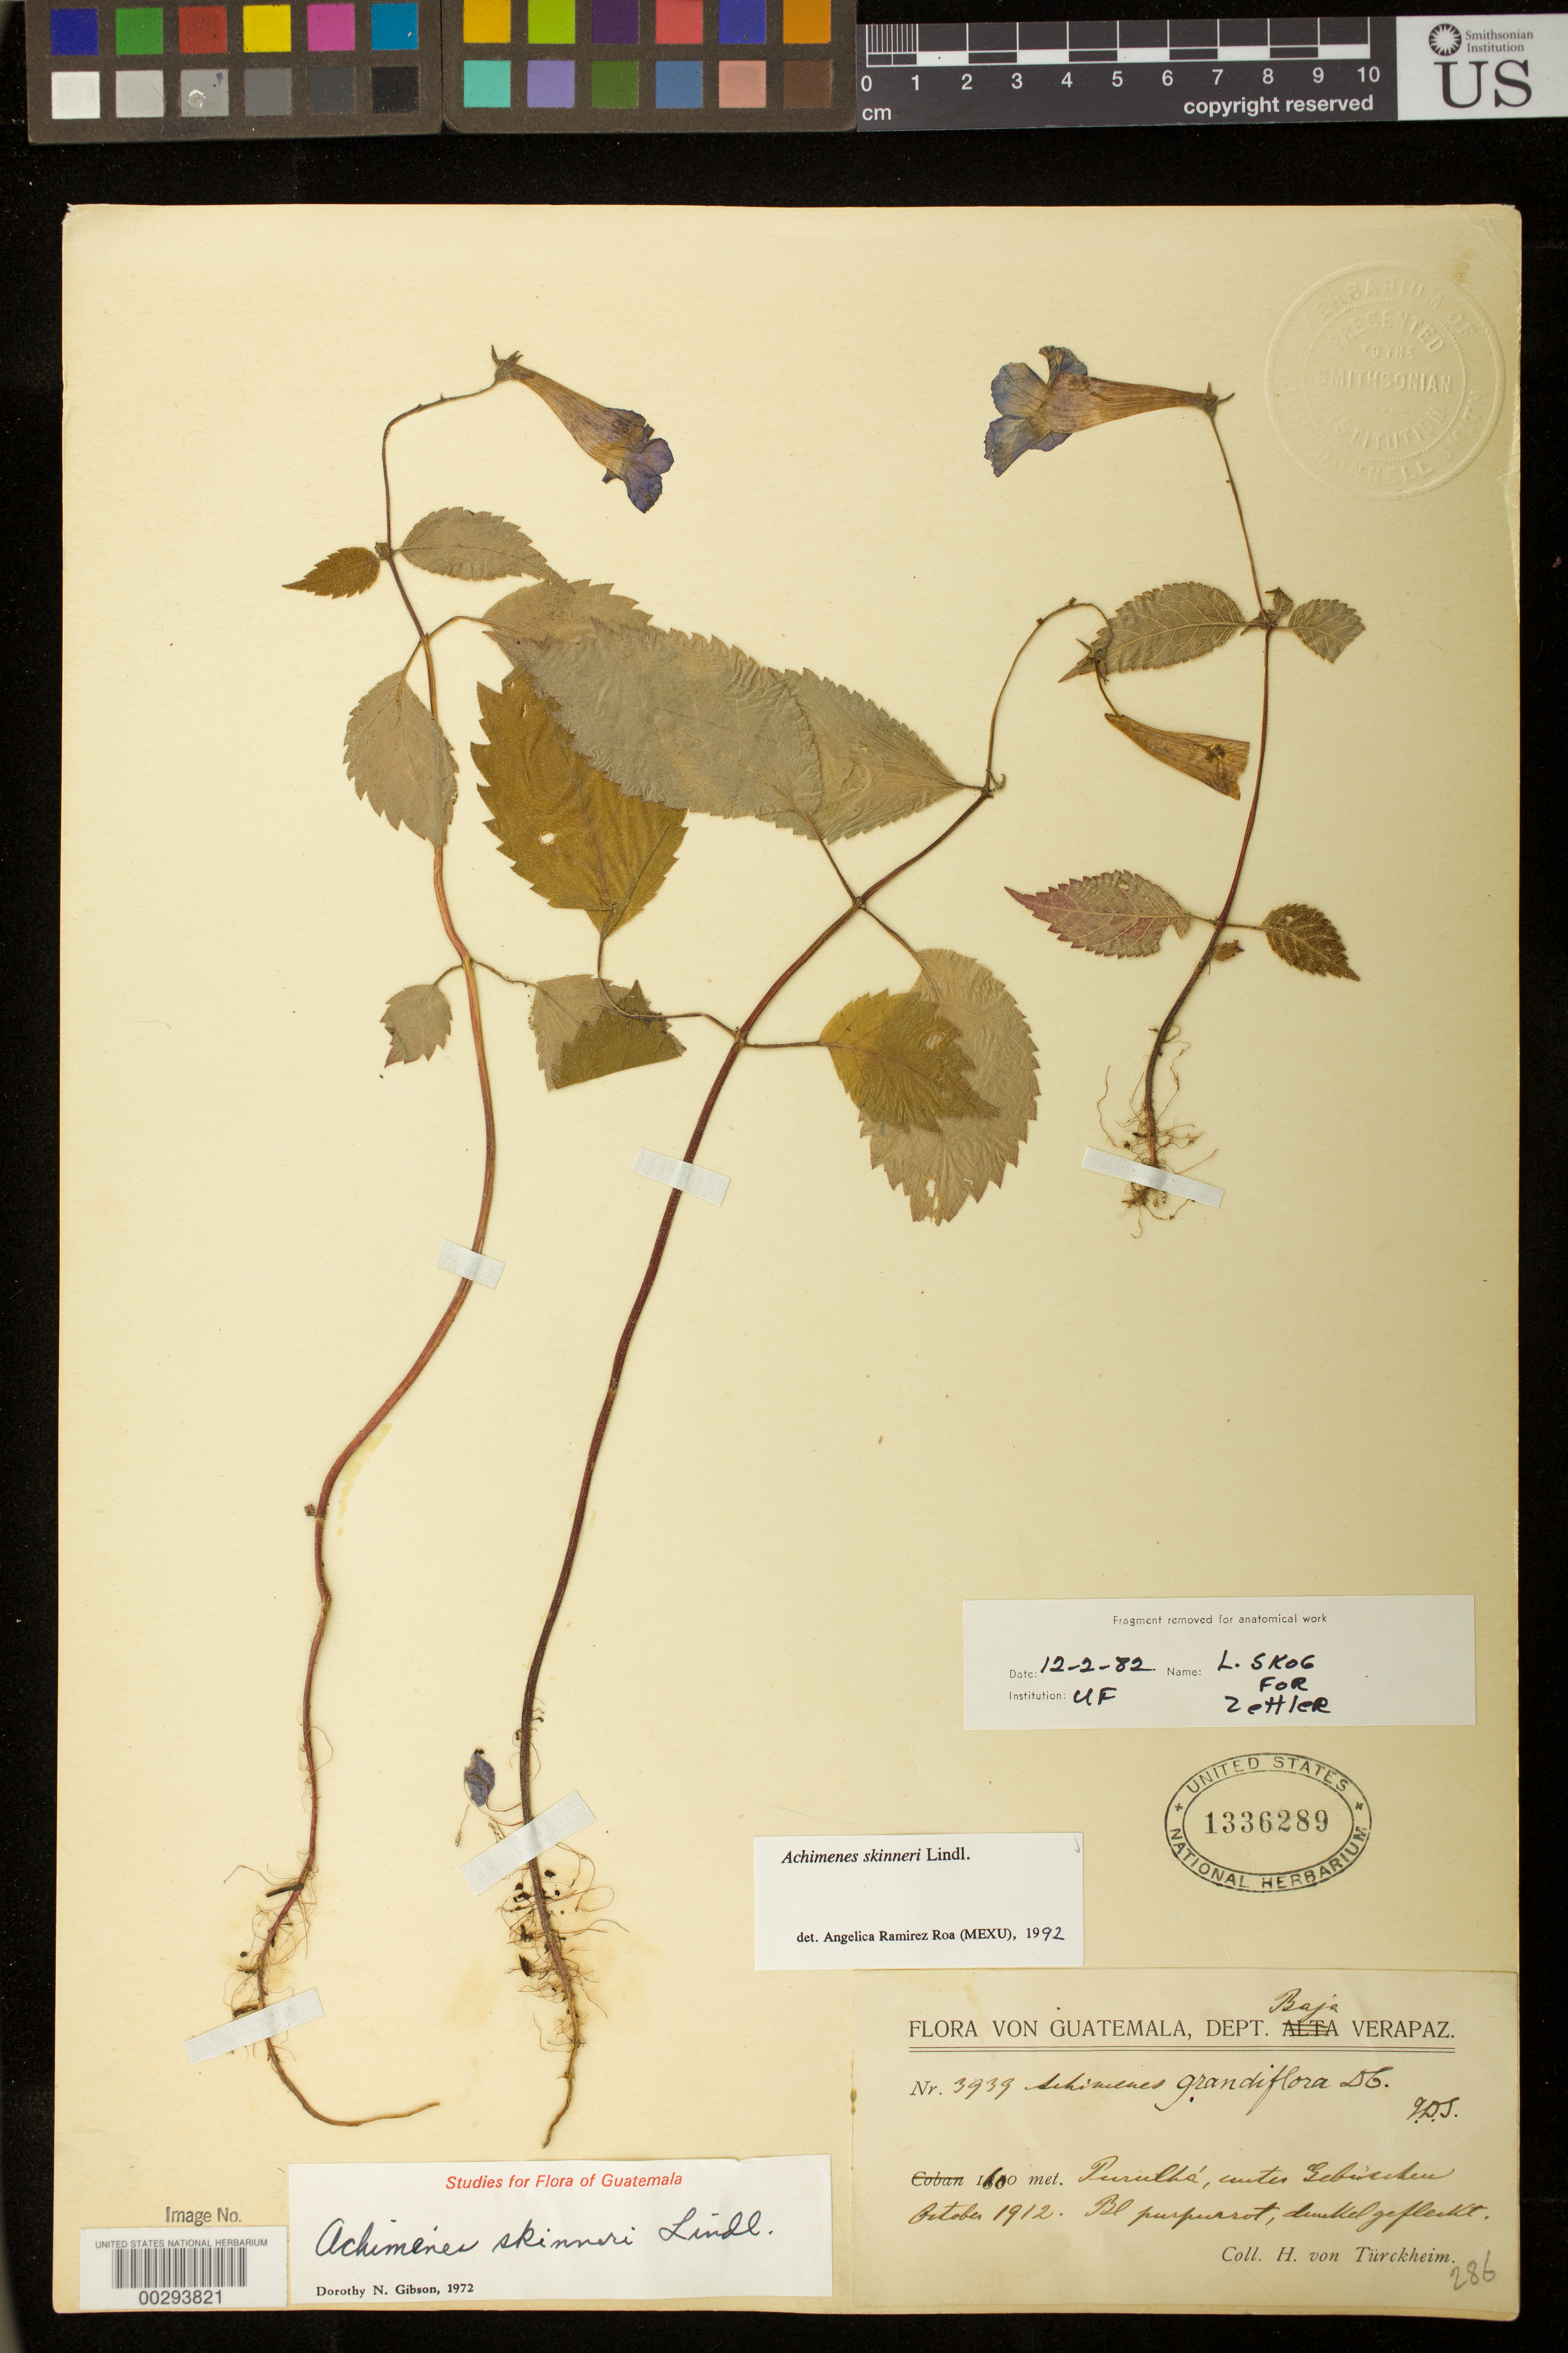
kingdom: Plantae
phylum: Tracheophyta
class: Magnoliopsida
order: Lamiales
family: Gesneriaceae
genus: Achimenes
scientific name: Achimenes skinneri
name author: Lindl.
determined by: Skog, Laurence E.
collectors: H. von Türckheim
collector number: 3939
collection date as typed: Oct 1912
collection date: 1912-10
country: Guatemala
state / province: Baja Verapaz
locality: Turulhá, unter Gebischen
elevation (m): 1100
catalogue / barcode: US 1336289